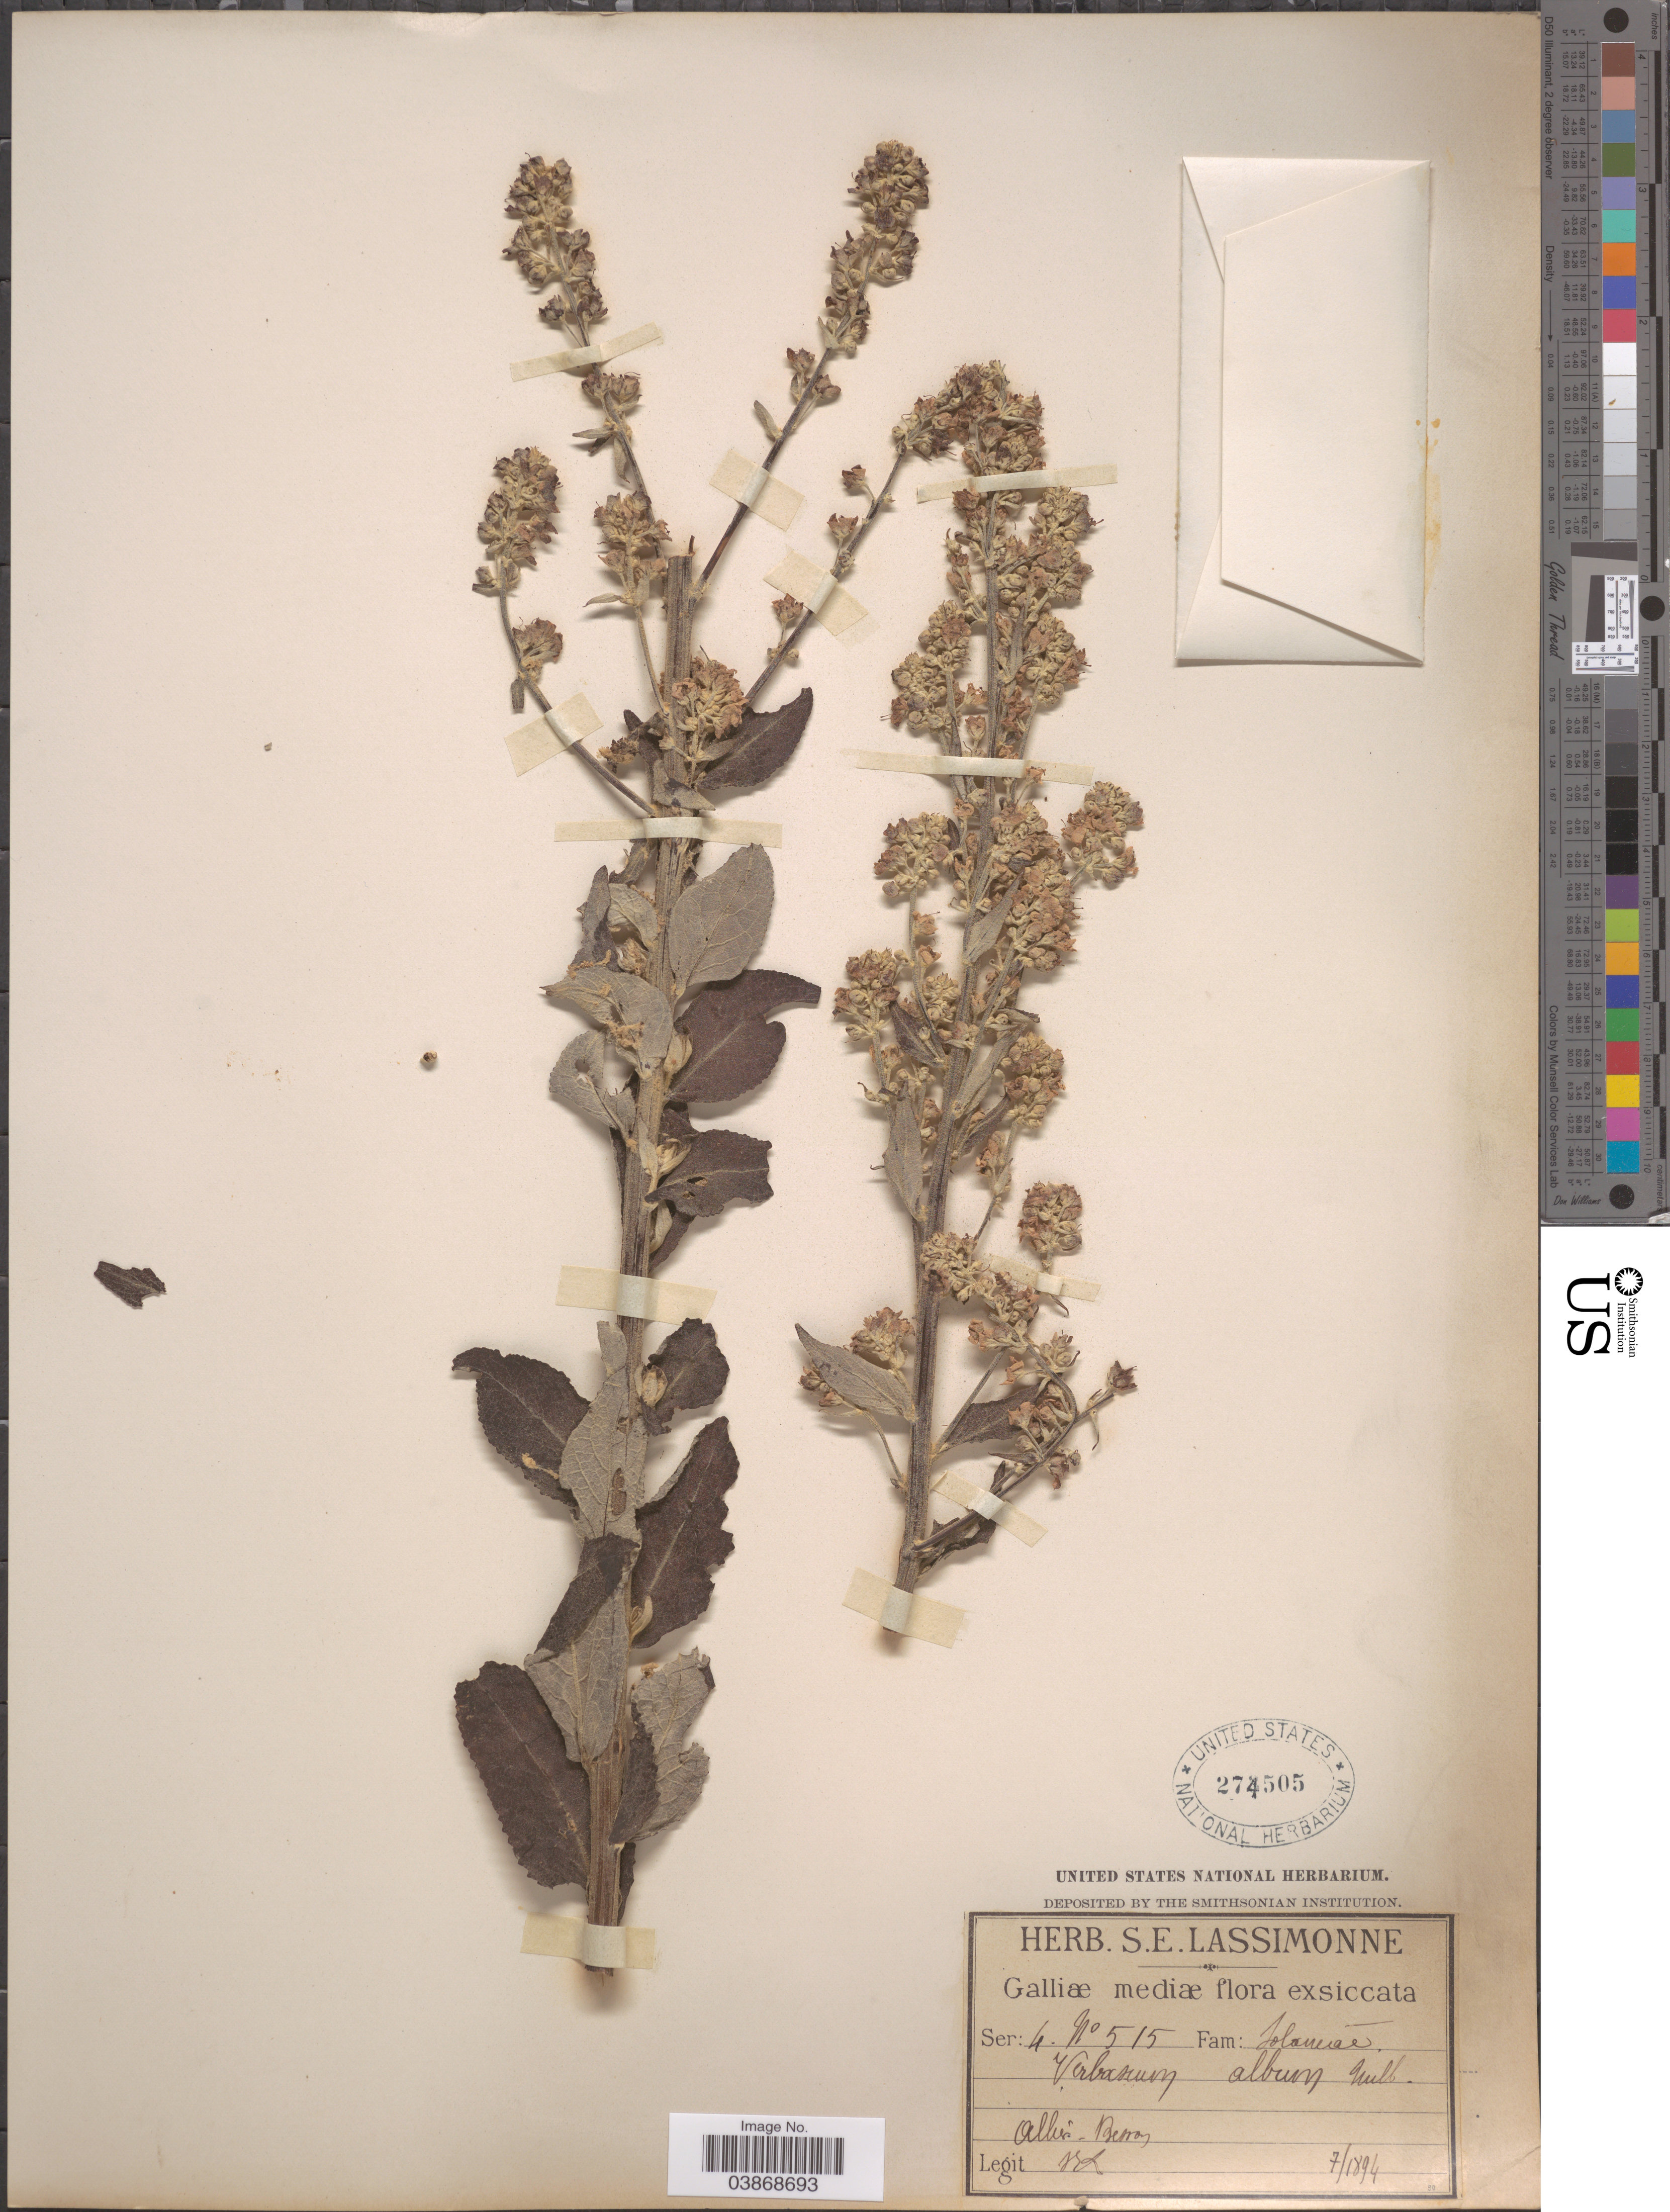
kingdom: Plantae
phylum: Tracheophyta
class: Magnoliopsida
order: Lamiales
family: Scrophulariaceae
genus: Verbascum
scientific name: Verbascum album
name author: Mill.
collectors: S. Lassimonne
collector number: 515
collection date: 1894-07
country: France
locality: Galliæ. Allier. Berros.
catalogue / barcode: US 274505